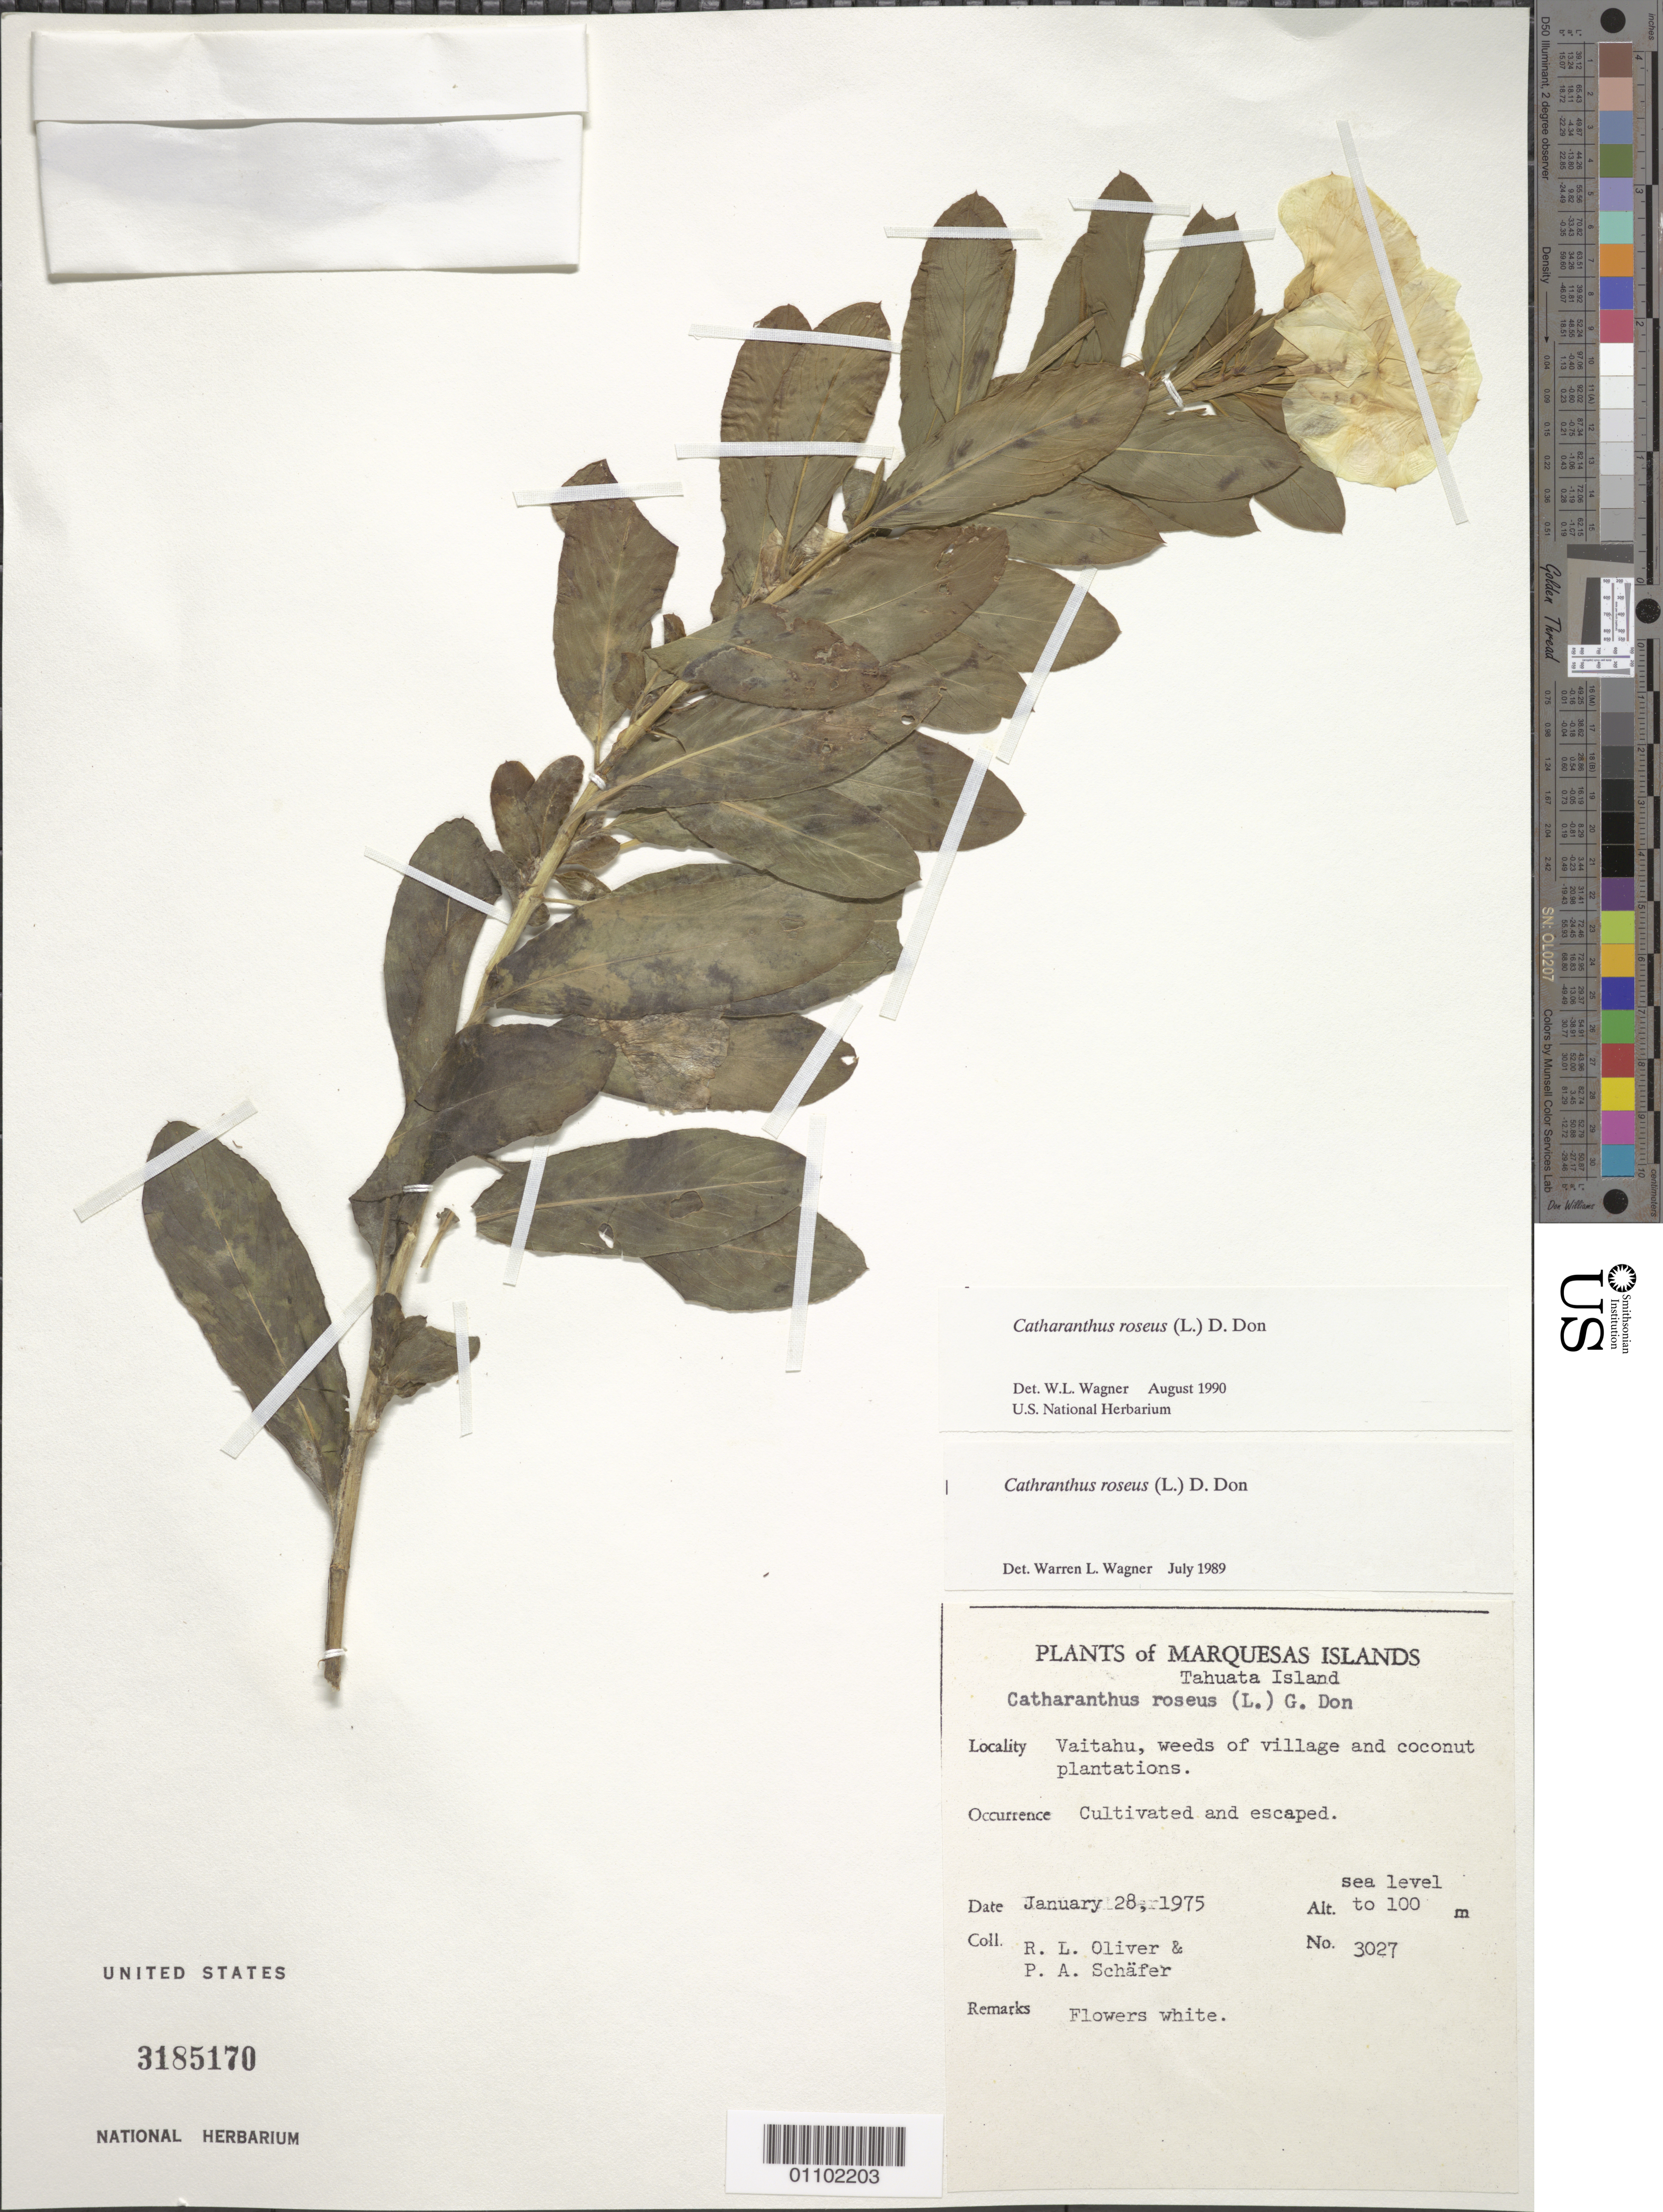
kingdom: Plantae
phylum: Tracheophyta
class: Magnoliopsida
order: Gentianales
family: Apocynaceae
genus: Catharanthus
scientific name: Catharanthus roseus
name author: (L.) G. Don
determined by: Wagner, W. L., (BOT), Smithsonian Institution - National Museum of Natural History (UNITED STATES)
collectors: R. L. Oliver & P. A. Schäfer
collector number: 3027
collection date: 1975-01-28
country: French Polynesia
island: Tahuata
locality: Vaitahu, weeds of village and coconut plantations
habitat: Cultivated and escaped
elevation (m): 0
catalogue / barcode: US 3185170